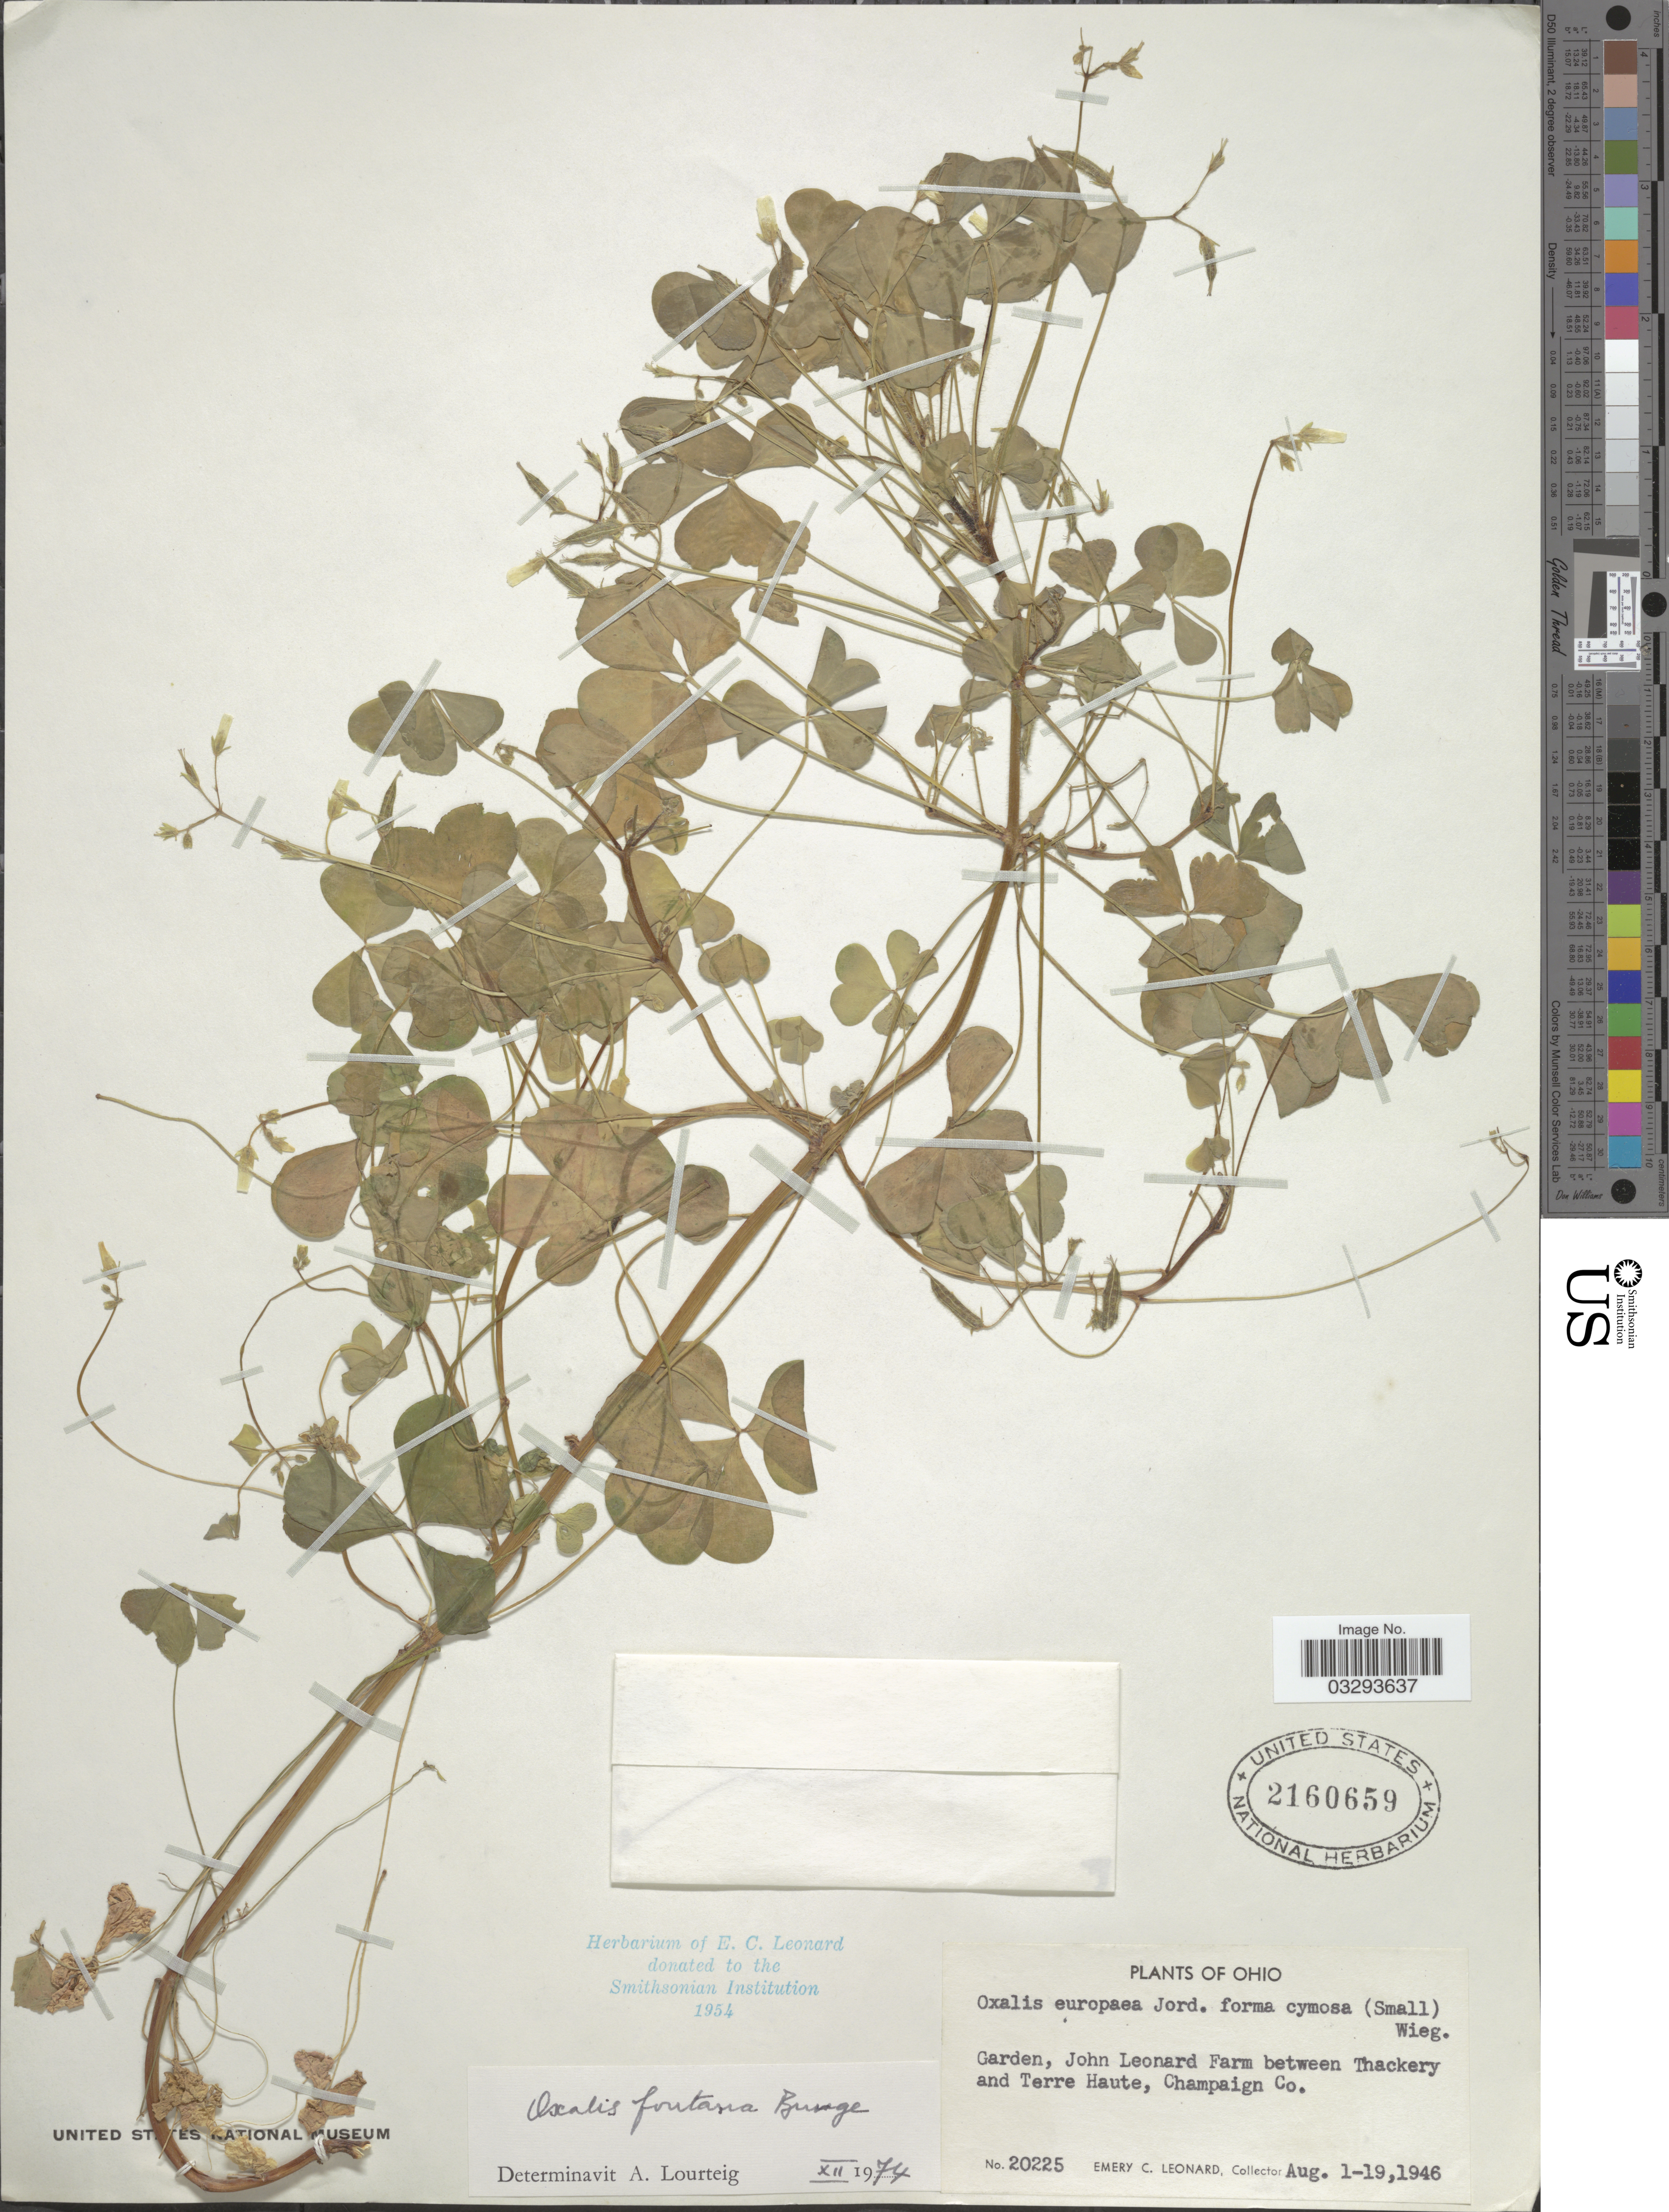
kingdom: Plantae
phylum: Tracheophyta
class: Magnoliopsida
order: Oxalidales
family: Oxalidaceae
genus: Oxalis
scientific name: Oxalis fontana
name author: Bunge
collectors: E. C. Leonard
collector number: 20225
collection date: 1946-08-01/1946-08-19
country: United States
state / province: Ohio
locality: John Leonard Farm between Thackery and Terre Haute, Champaign Co.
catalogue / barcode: US 2160659